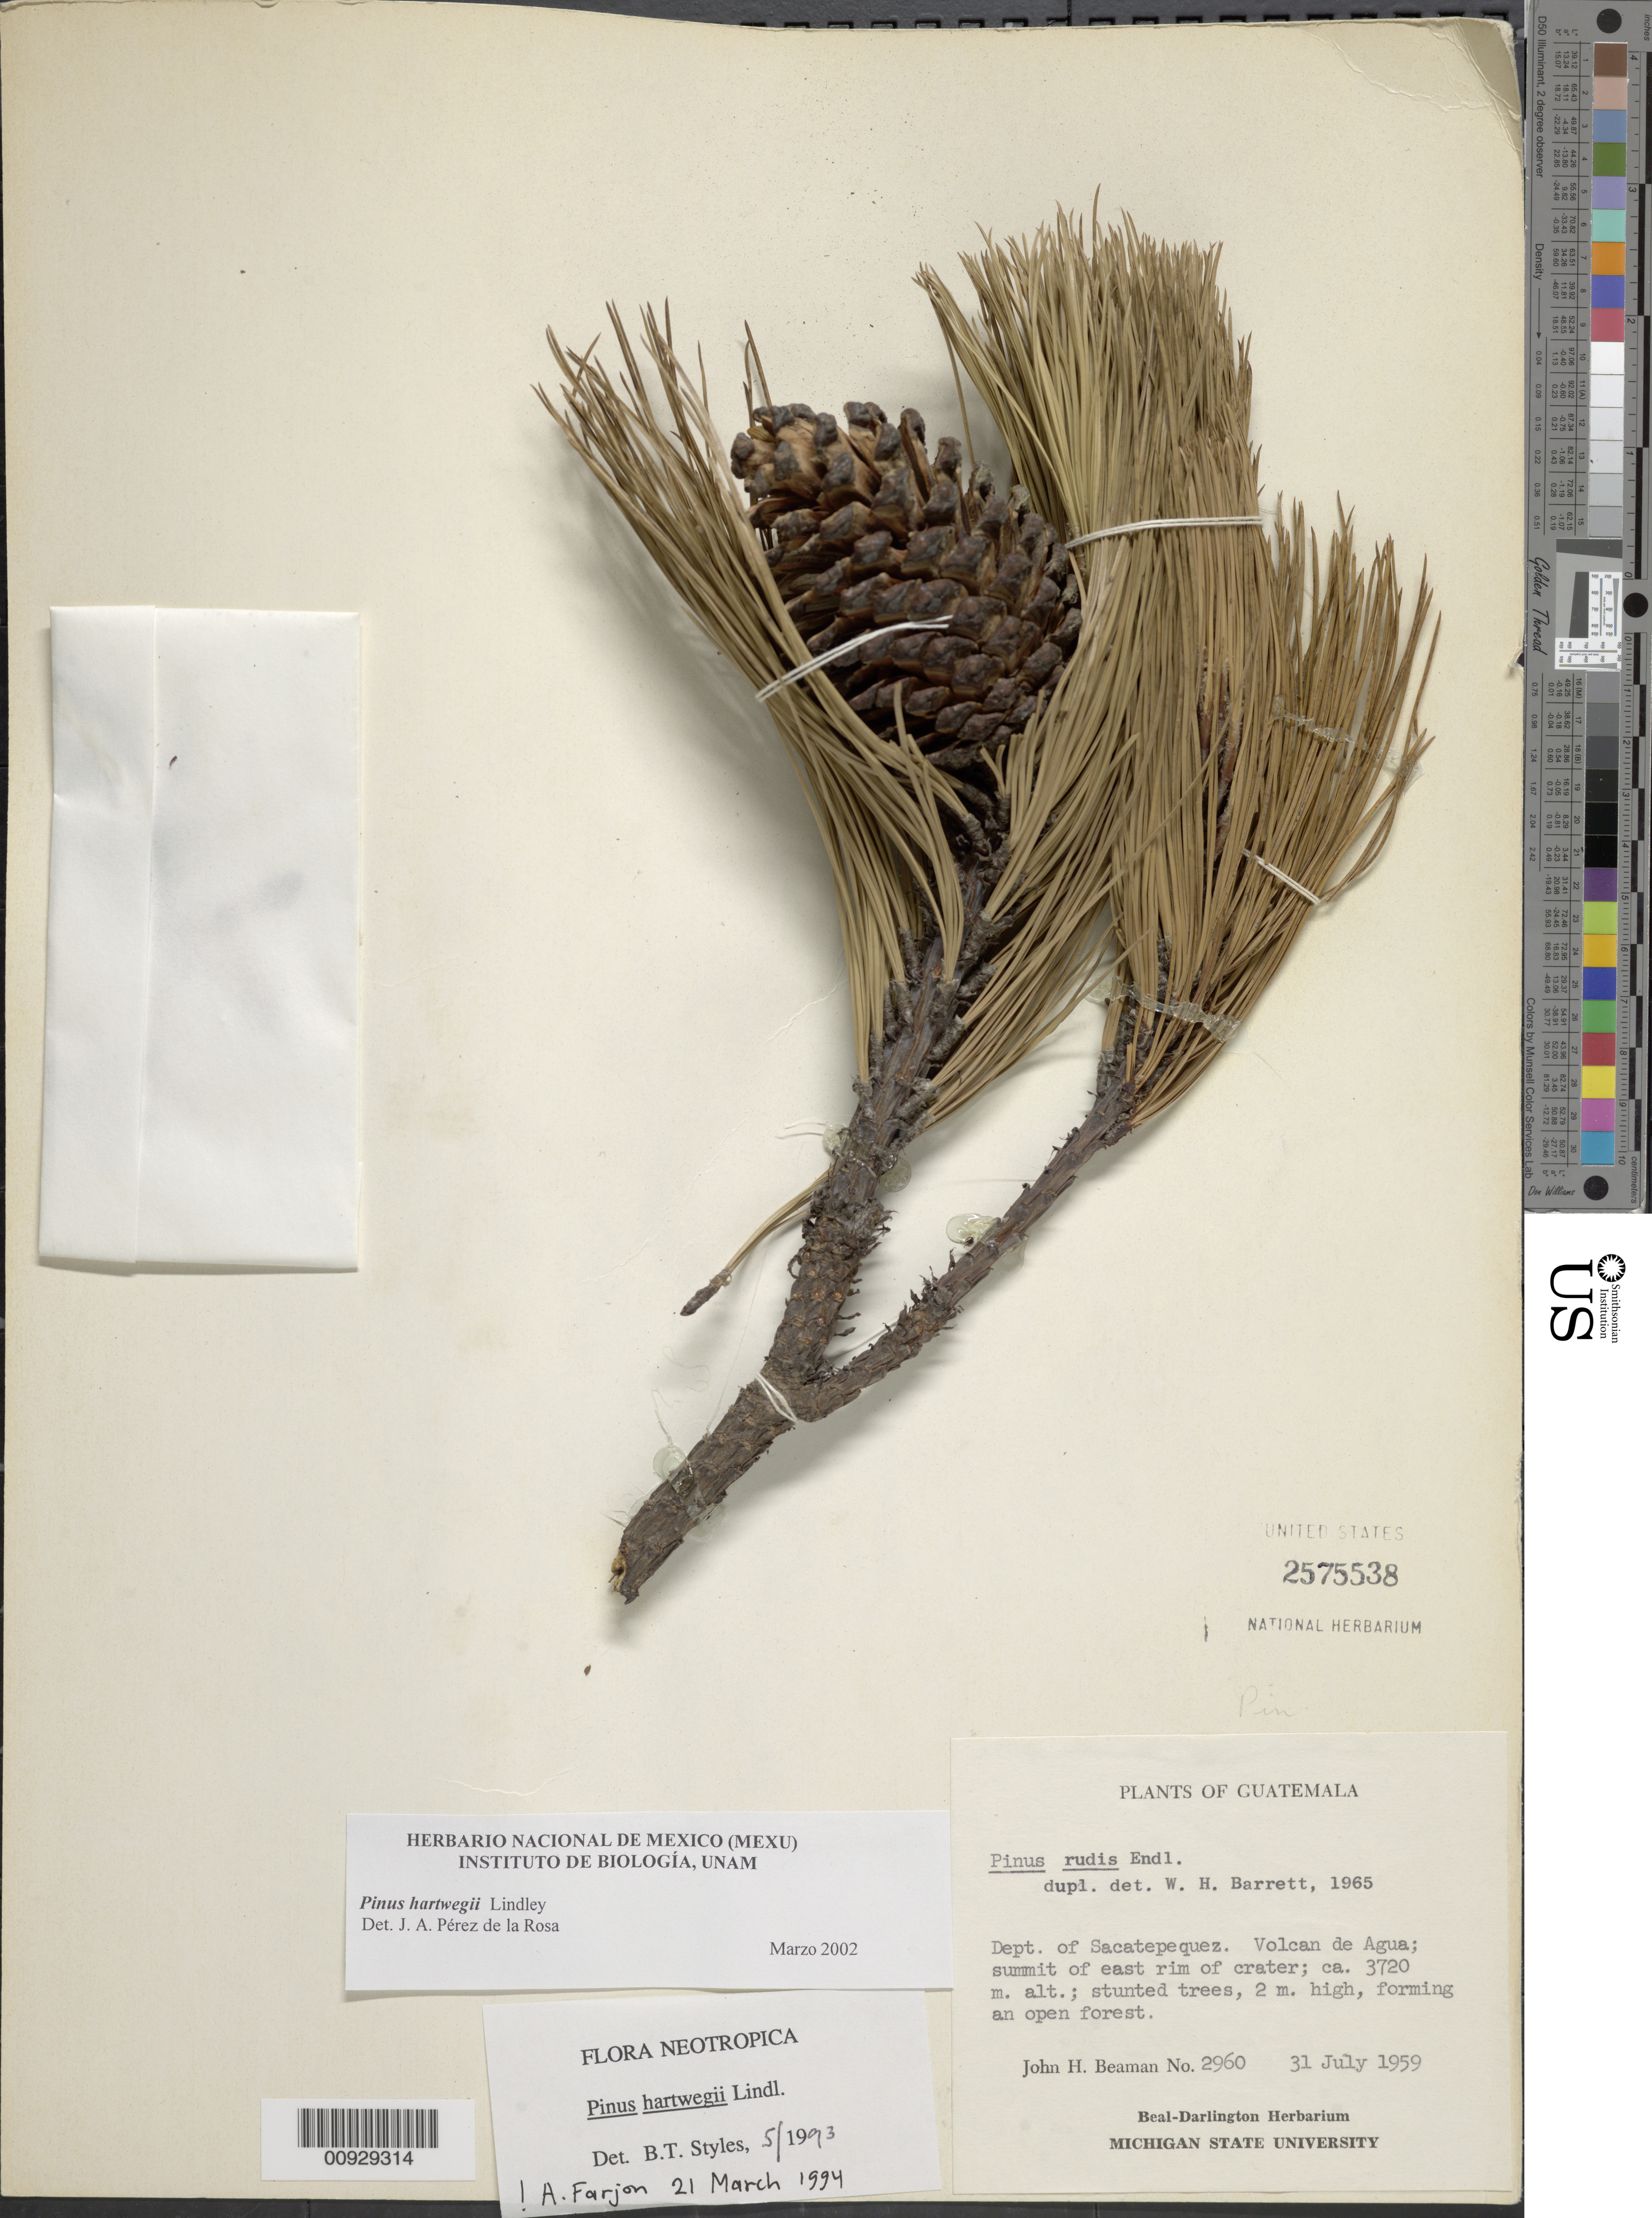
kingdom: Plantae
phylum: Tracheophyta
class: Pinopsida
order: Pinales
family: Pinaceae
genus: Pinus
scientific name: Pinus hartwegii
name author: Lindl.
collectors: J. H. Beaman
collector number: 2960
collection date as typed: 31 Jul 1959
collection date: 1959-07-31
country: Guatemala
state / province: Sacatepéquez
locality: Volcán de Agua; summit of east rim of crater.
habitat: Summit of Volcano (east rim of crater). Forming an open forest.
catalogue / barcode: US 2575538